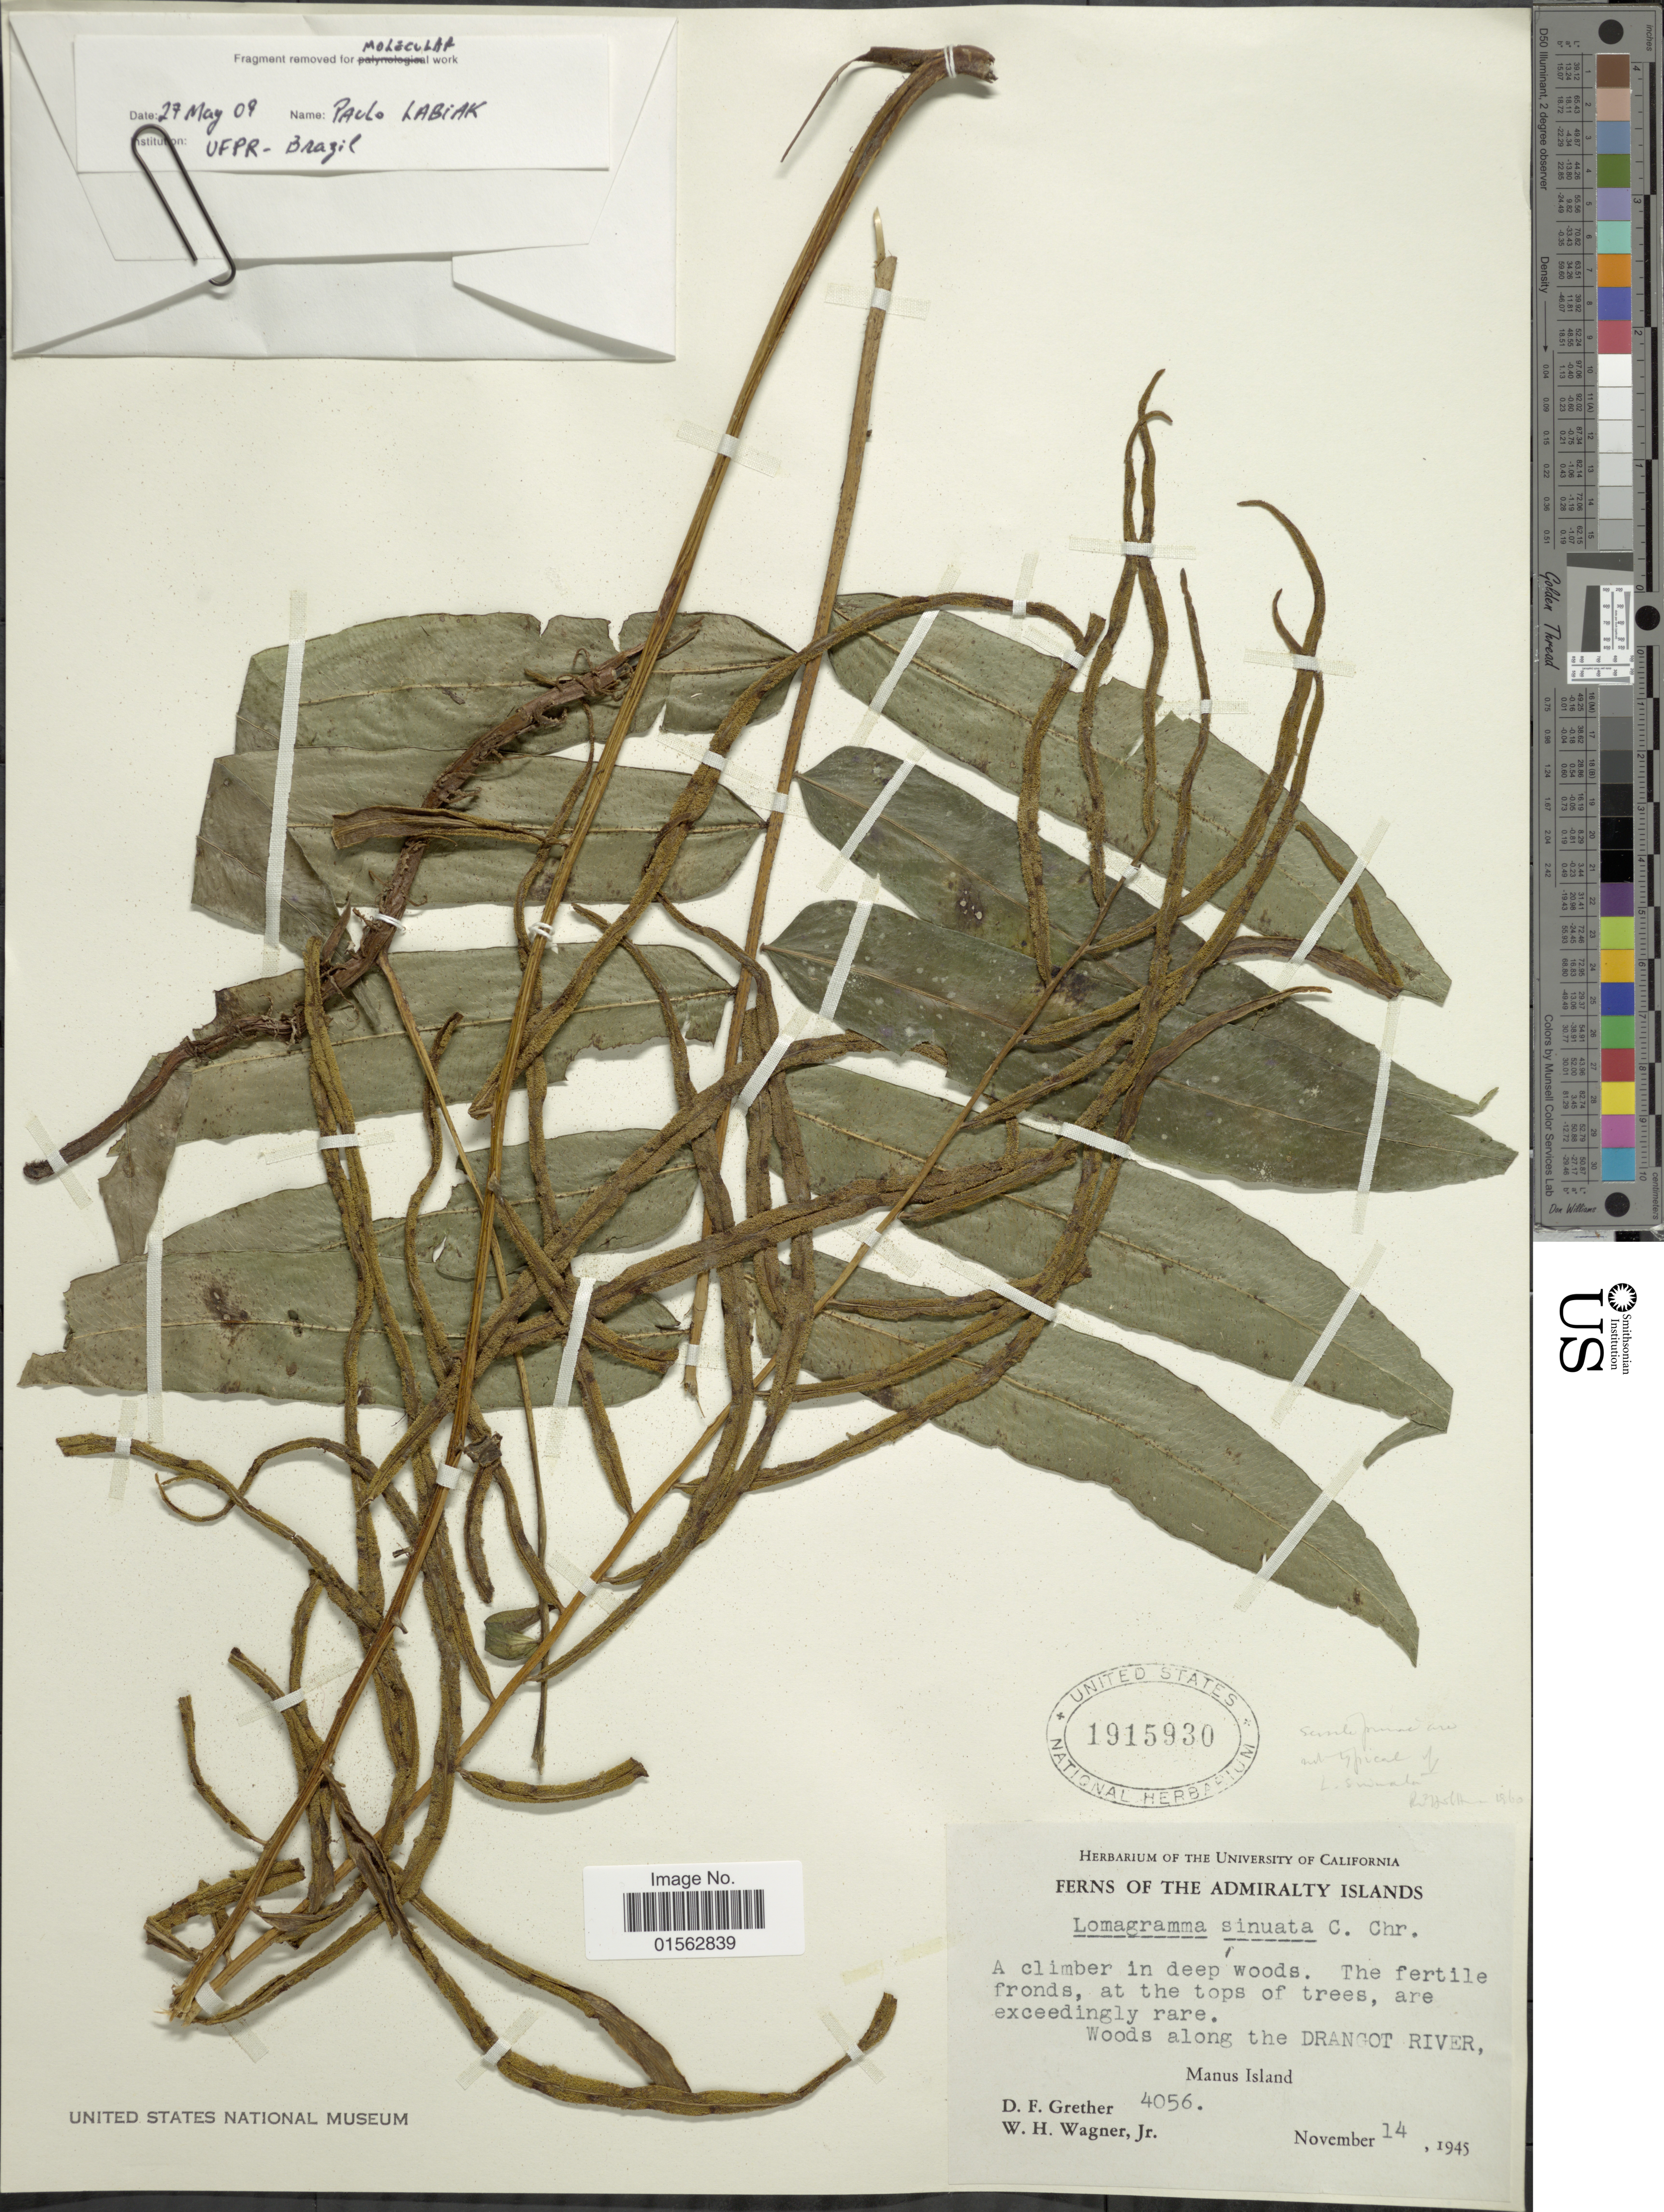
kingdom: Plantae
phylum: Tracheophyta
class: Polypodiopsida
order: Polypodiales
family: Dryopteridaceae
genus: Lomagramma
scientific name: Lomagramma sinuata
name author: C. Chr.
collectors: D. F. Grether & W. H. Wagner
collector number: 4056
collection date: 1945-11-14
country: Papua New Guinea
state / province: Manus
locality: Admiralty Islands, woods along the Dangot River, Manus Island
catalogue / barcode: US 1915930